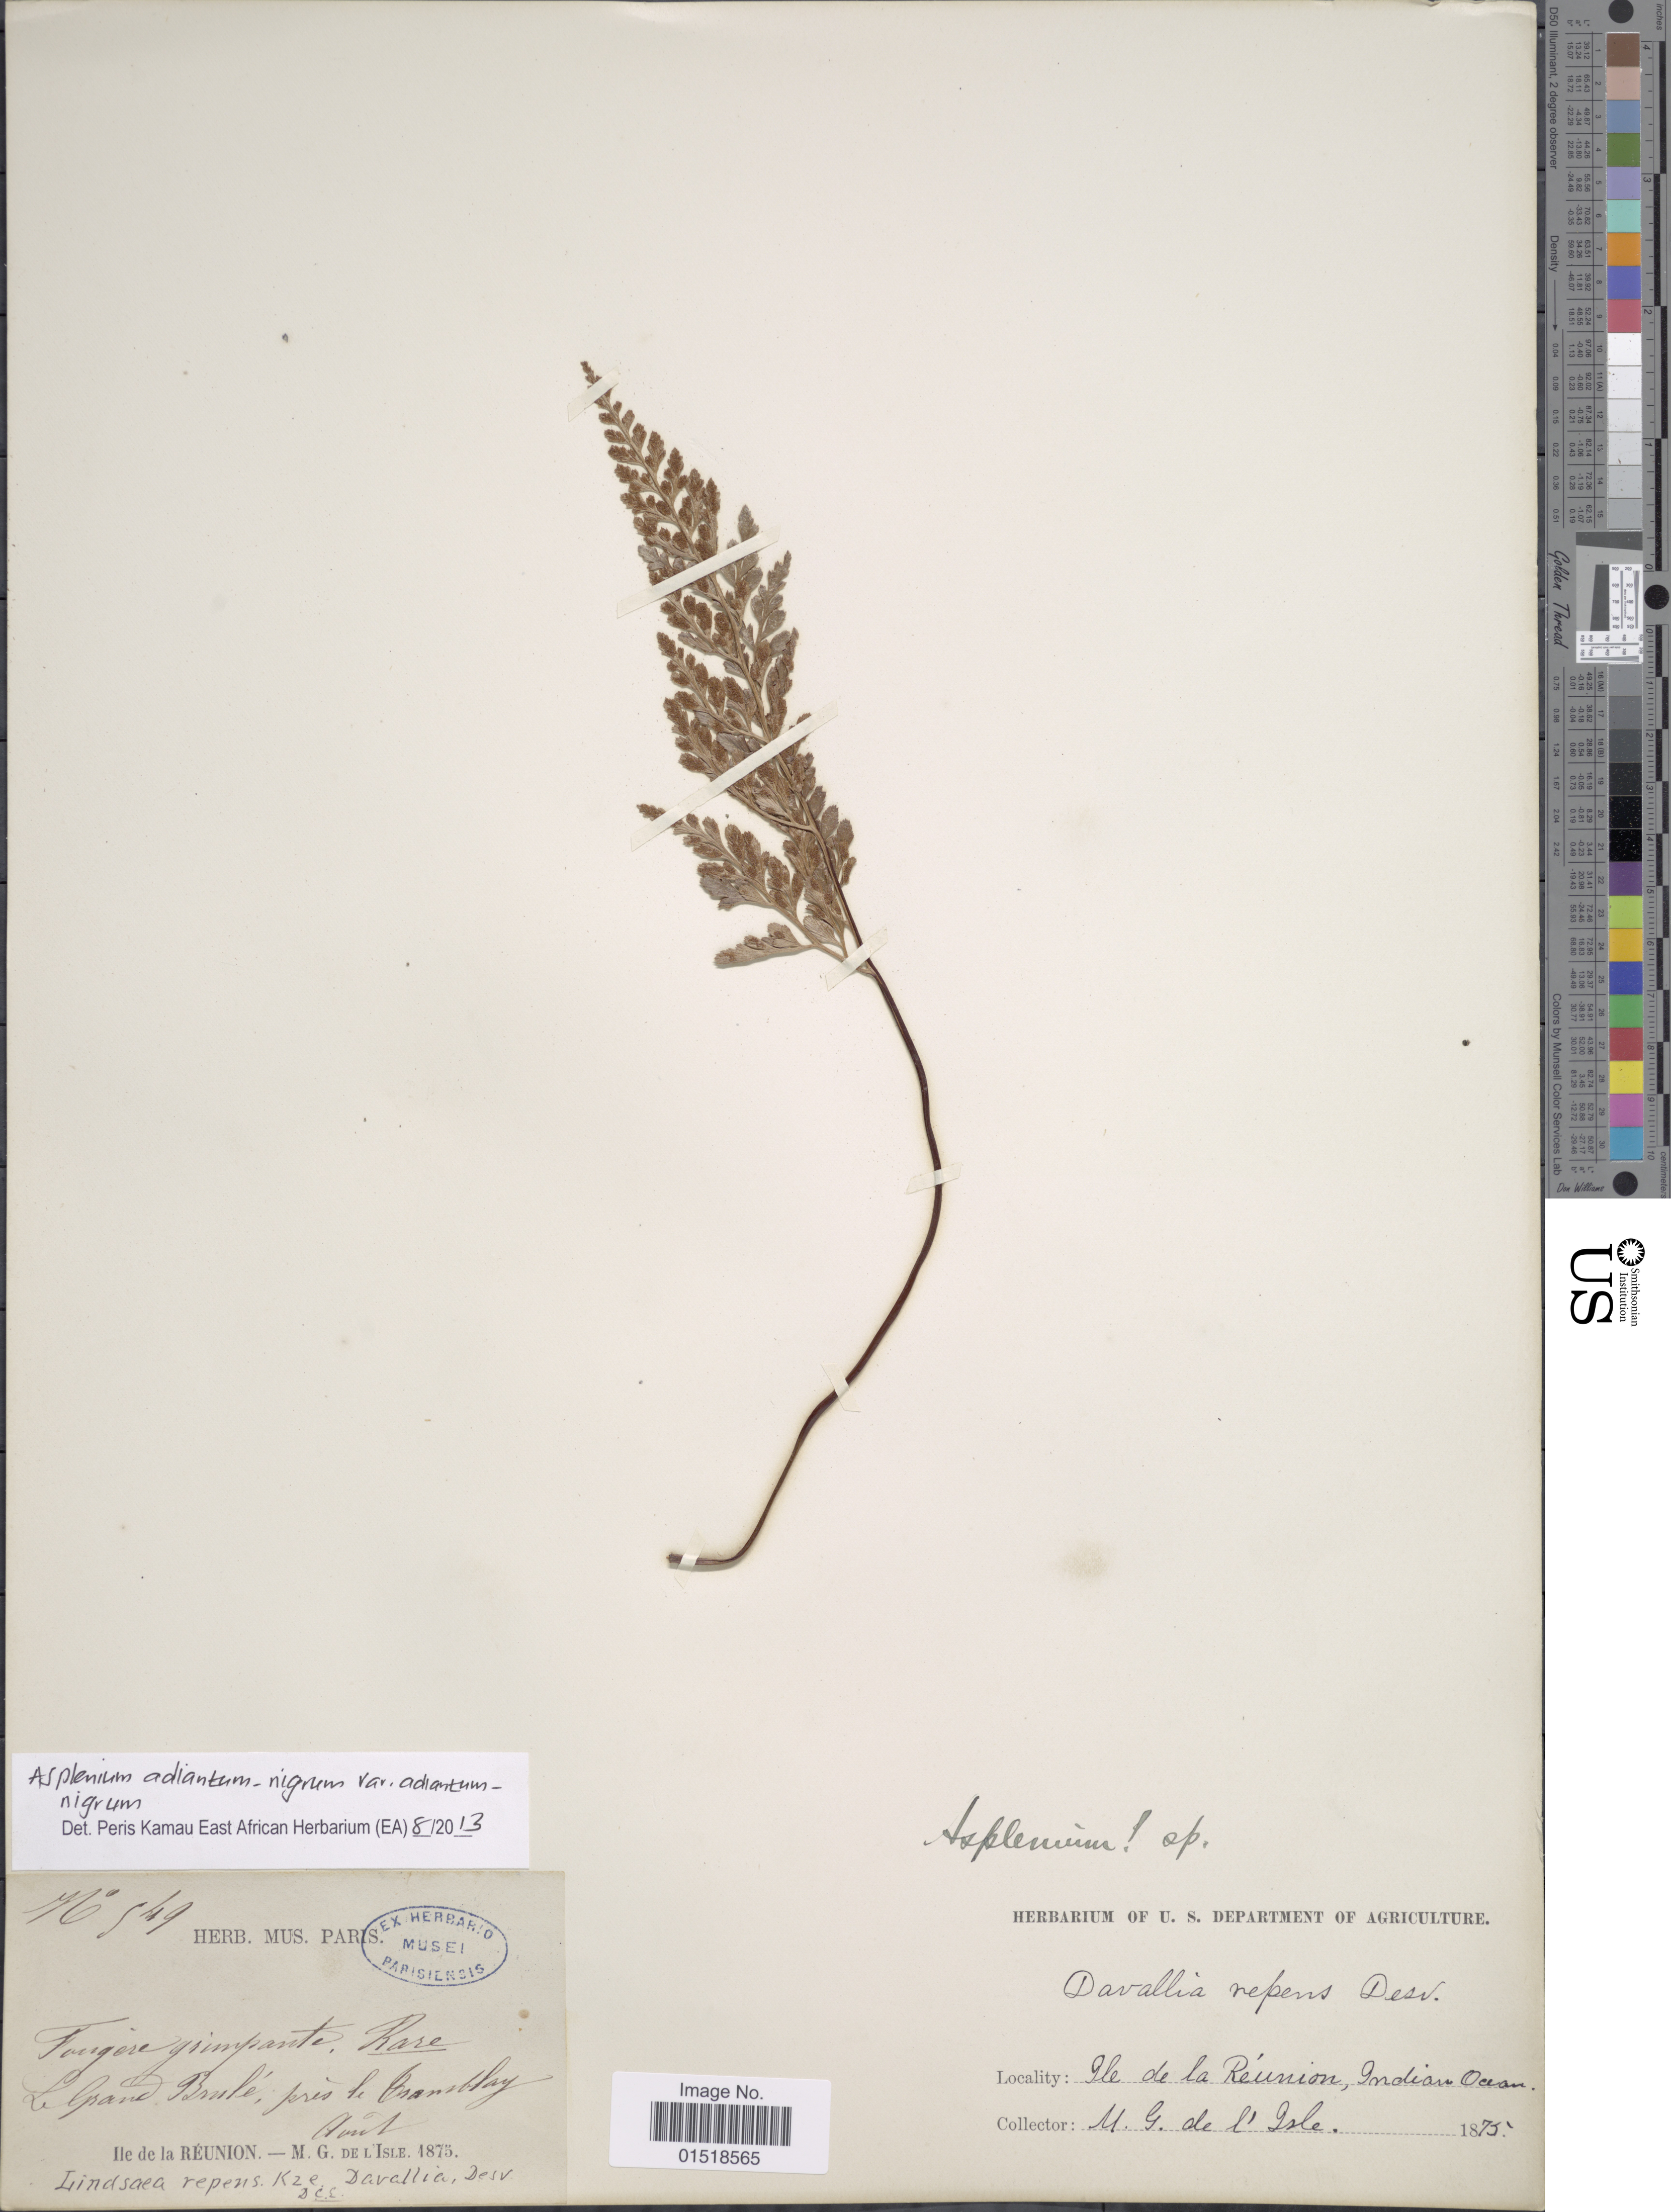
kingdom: Plantae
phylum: Tracheophyta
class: Polypodiopsida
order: Polypodiales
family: Aspleniaceae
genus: Asplenium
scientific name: Asplenium adiantum-nigrum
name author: L.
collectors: M. de L'Isle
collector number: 549*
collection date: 1875-08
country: Reunion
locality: Ile de la Réunion, Indian Ocean. Le Grand, Brulé, près le [illegible text].